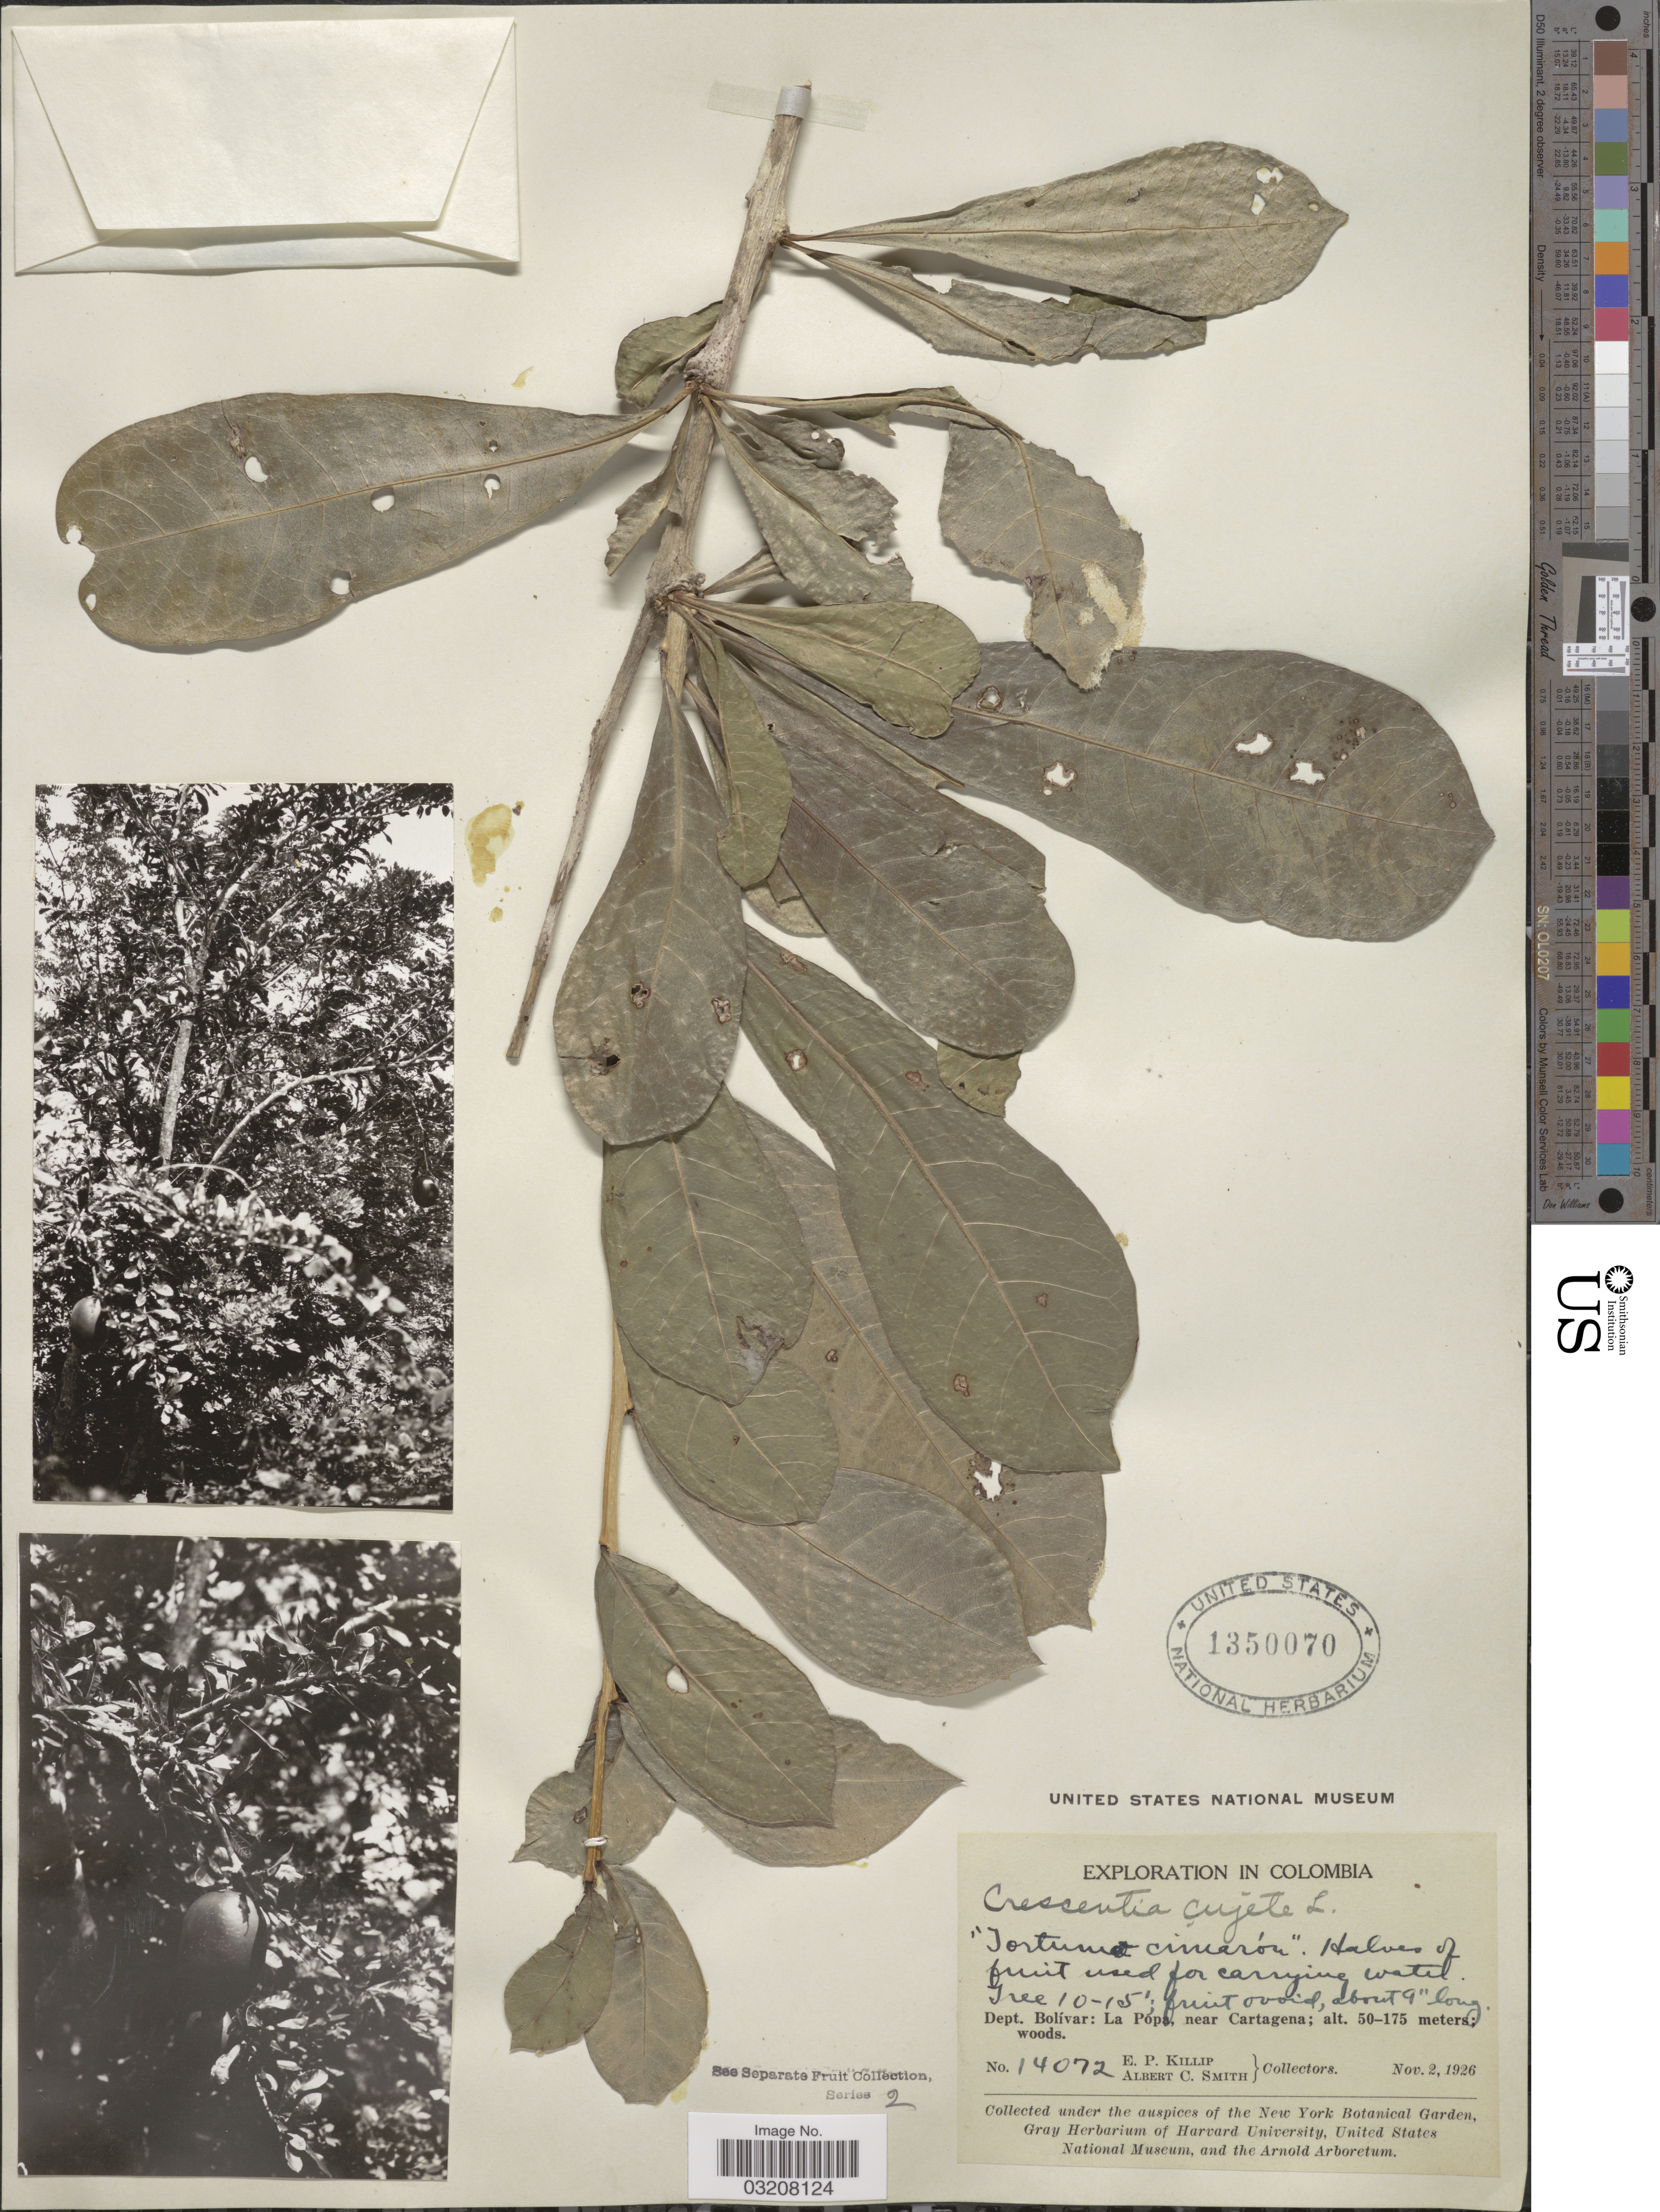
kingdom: Plantae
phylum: Tracheophyta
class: Magnoliopsida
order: Lamiales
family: Bignoniaceae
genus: Crescentia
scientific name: Crescentia cujete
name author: L.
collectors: E. P. Killip & A. C. Smith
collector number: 14072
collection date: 1926-11-02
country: Colombia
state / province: Bolívar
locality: Dept. Bolívar: La Popa, near Cartagena.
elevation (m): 50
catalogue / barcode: US 1350070